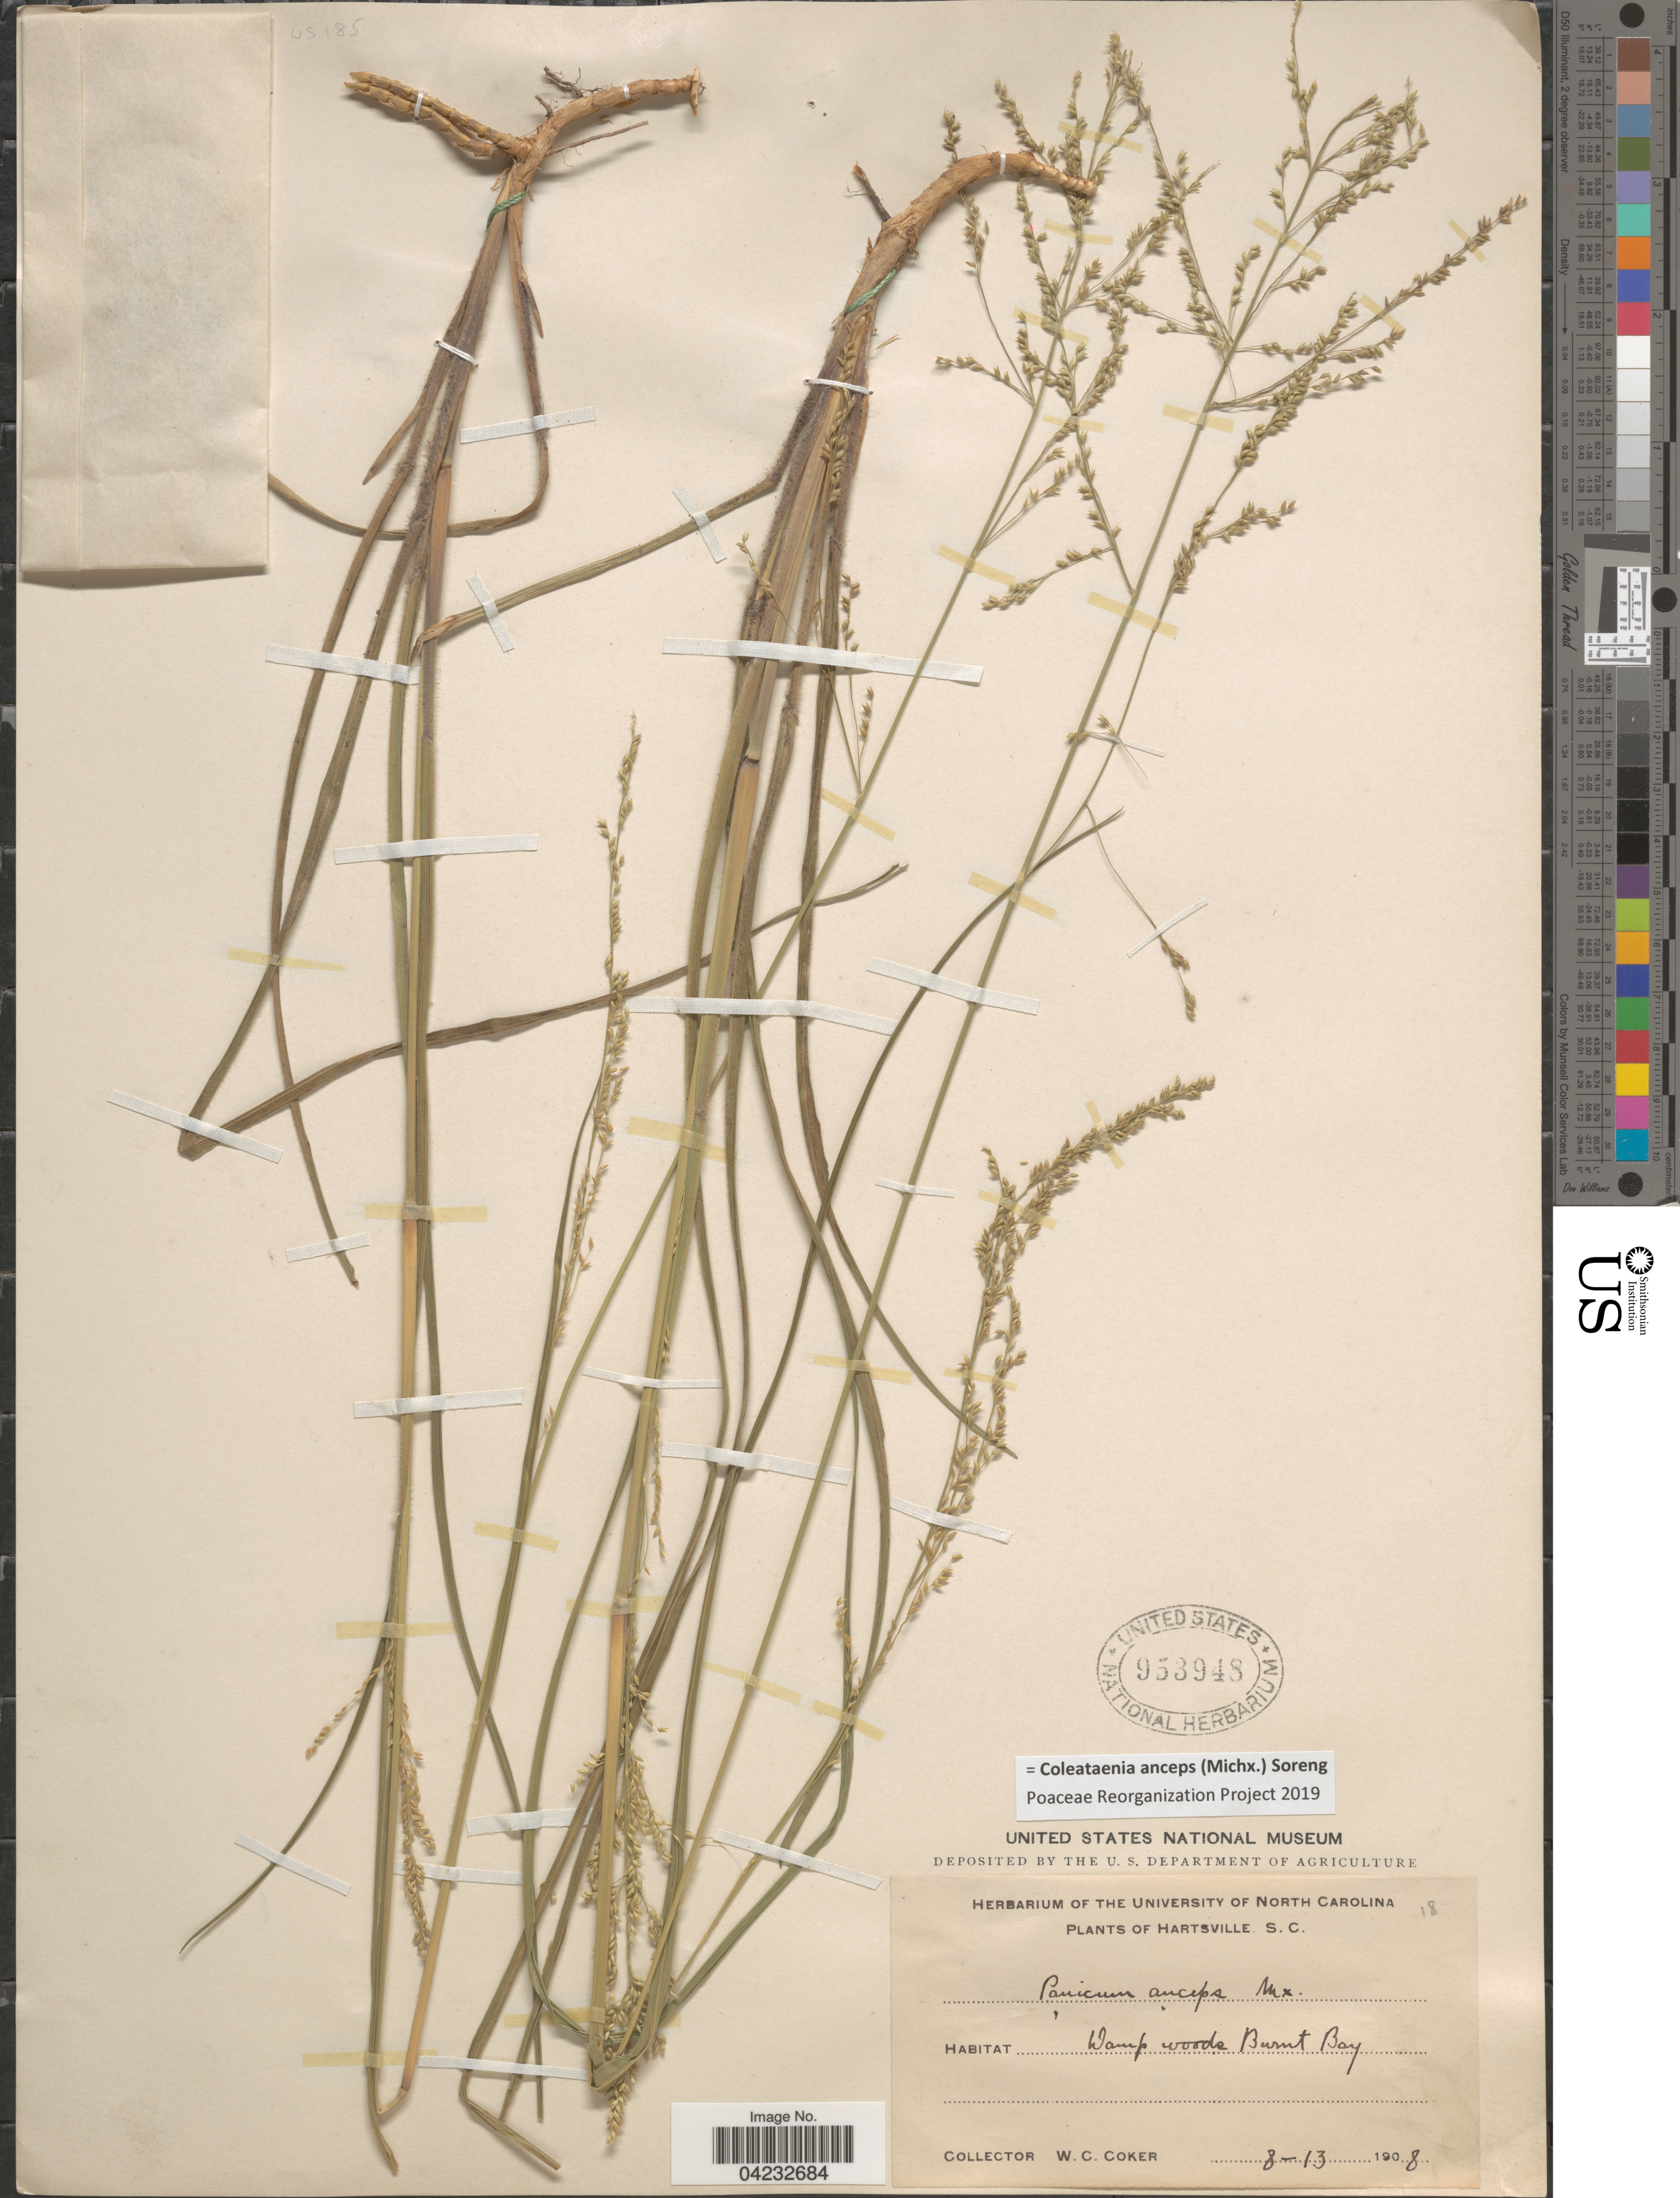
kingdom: Plantae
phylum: Tracheophyta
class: Liliopsida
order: Poales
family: Poaceae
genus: Coleataenia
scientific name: Coleataenia anceps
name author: (Michx.) Soreng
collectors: W. Coker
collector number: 18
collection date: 1908-08-13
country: United States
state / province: South Carolina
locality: Hartsville. Damp woods Burnt Bay.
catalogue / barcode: US 953948